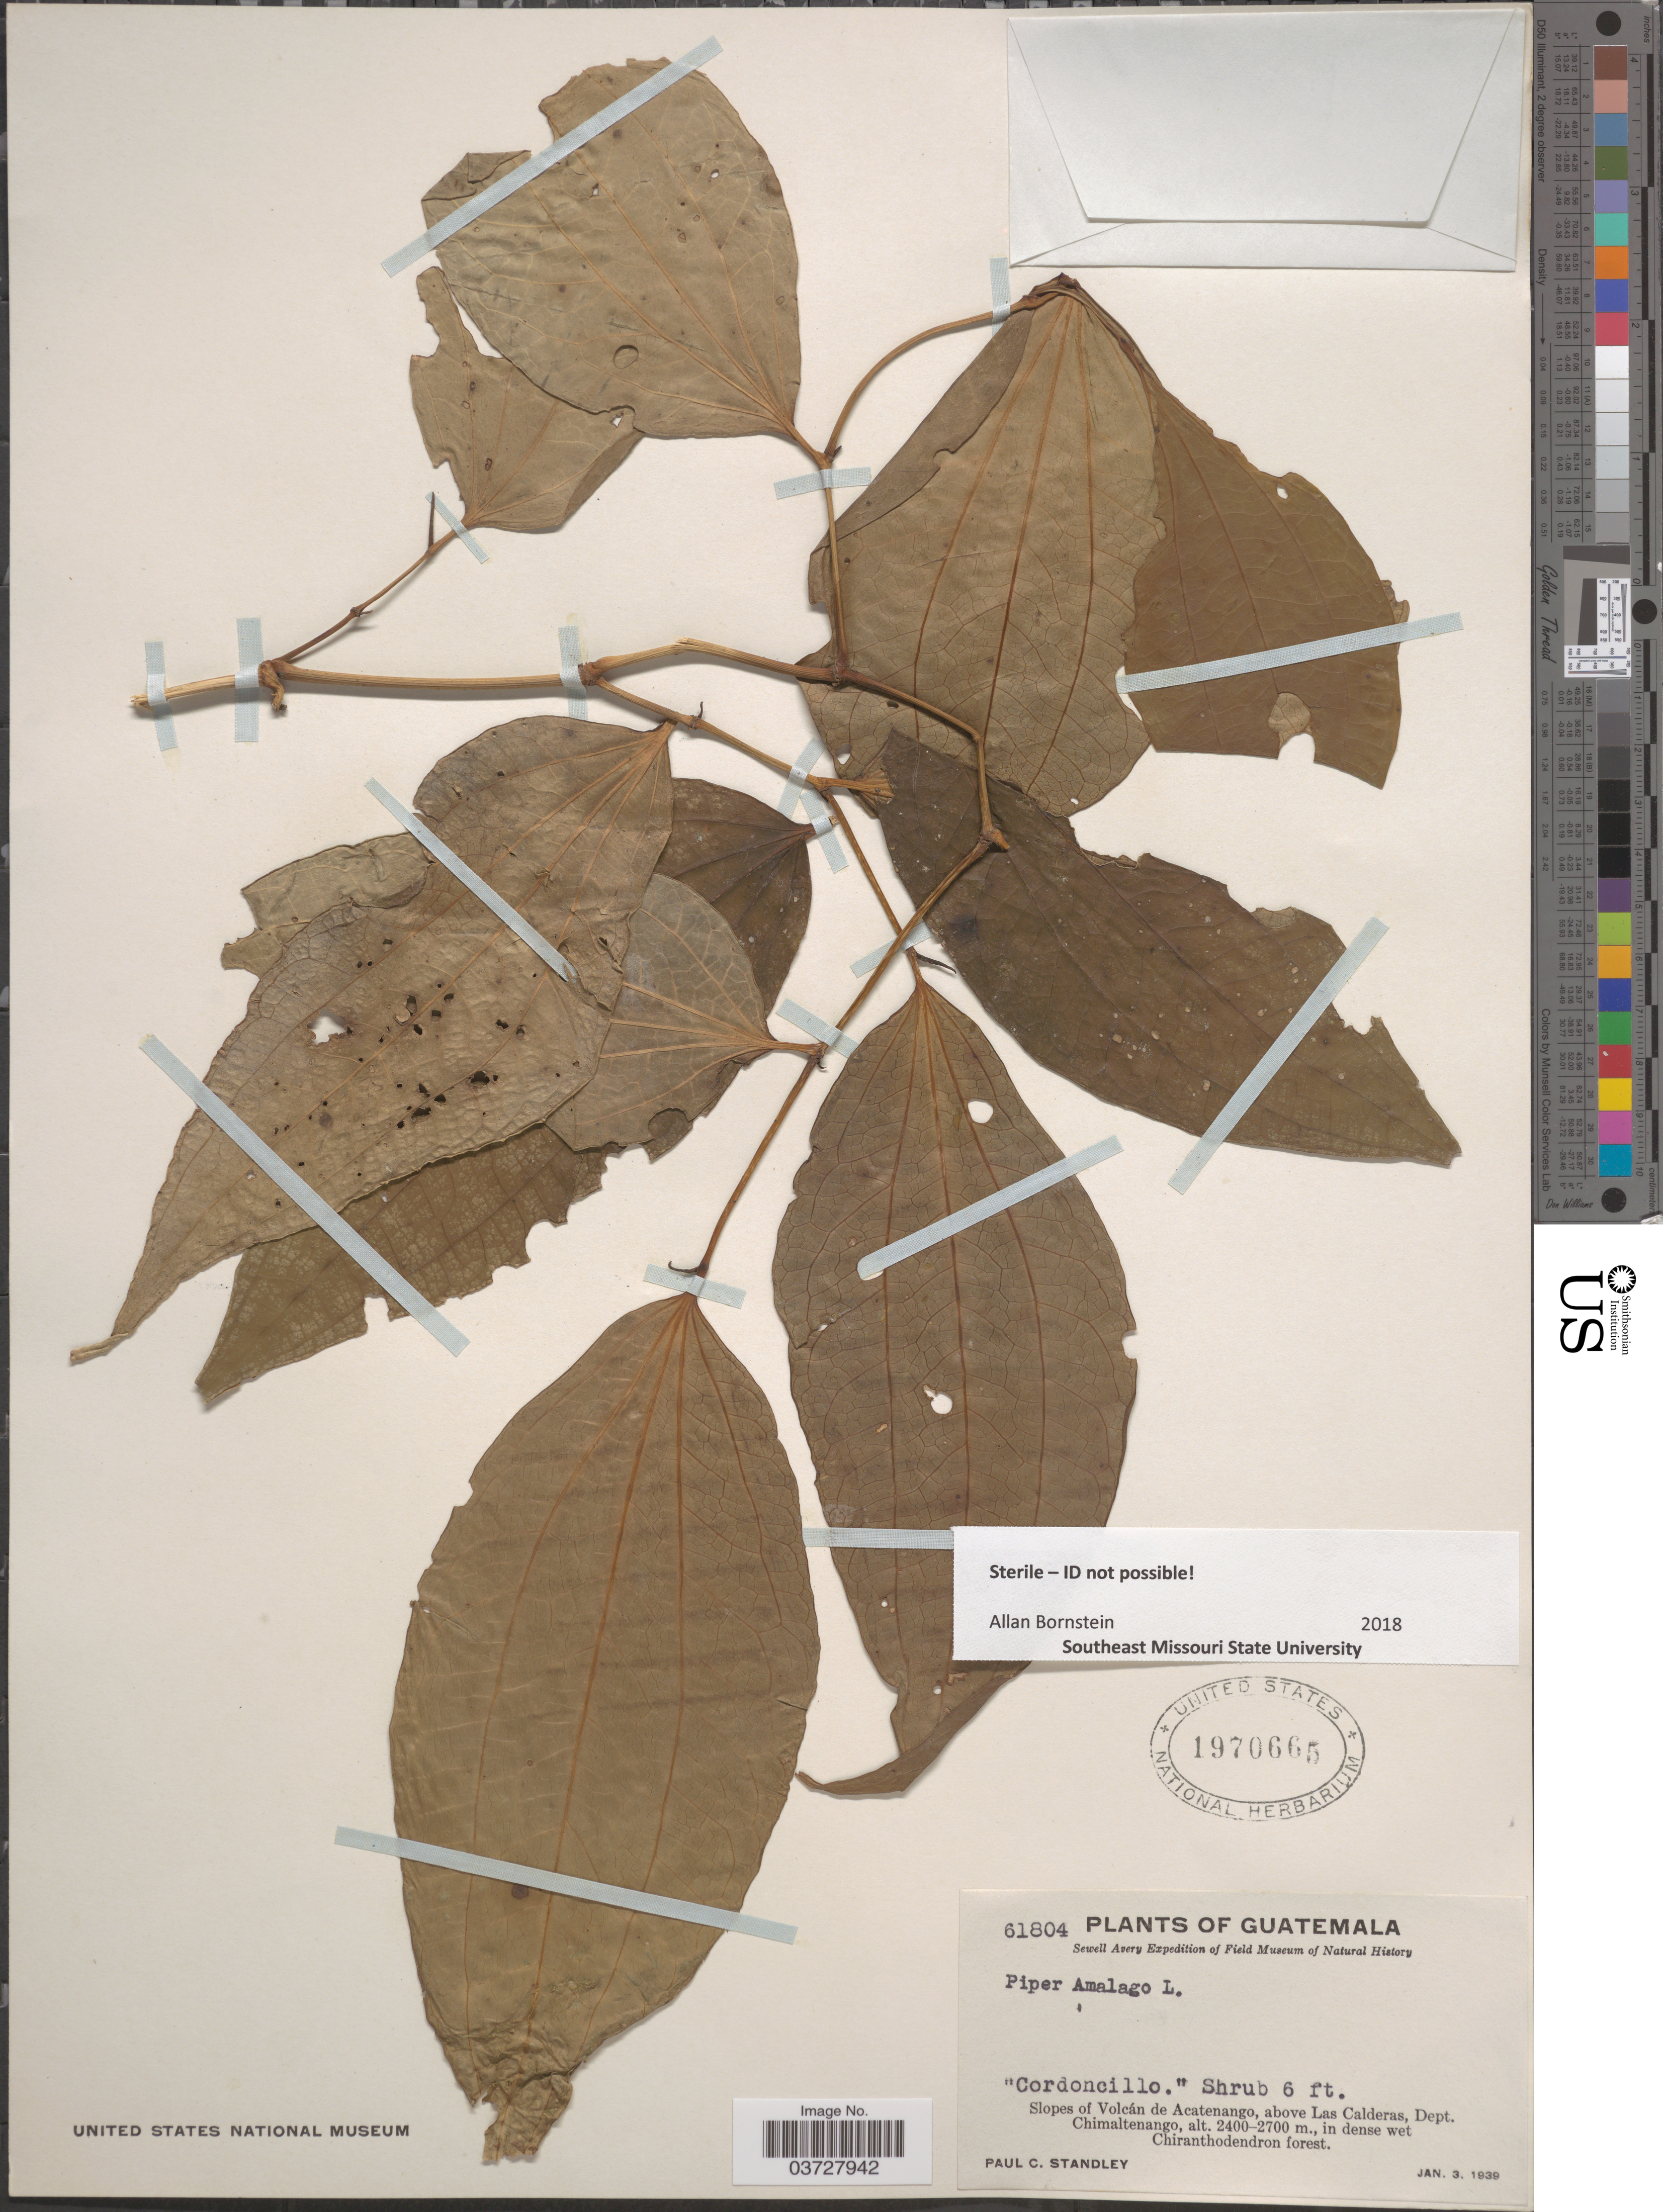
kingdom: Plantae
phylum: Tracheophyta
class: Magnoliopsida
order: Piperales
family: Piperaceae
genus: Piper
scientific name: Piper sp.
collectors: P. C. Standley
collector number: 61804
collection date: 1939-01-03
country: Guatemala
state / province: Chimaltenango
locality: Slopes of Volcán de Acatenango, above Las Calderas, Dept. Chimaltenango.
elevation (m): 2400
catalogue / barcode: US 1970665